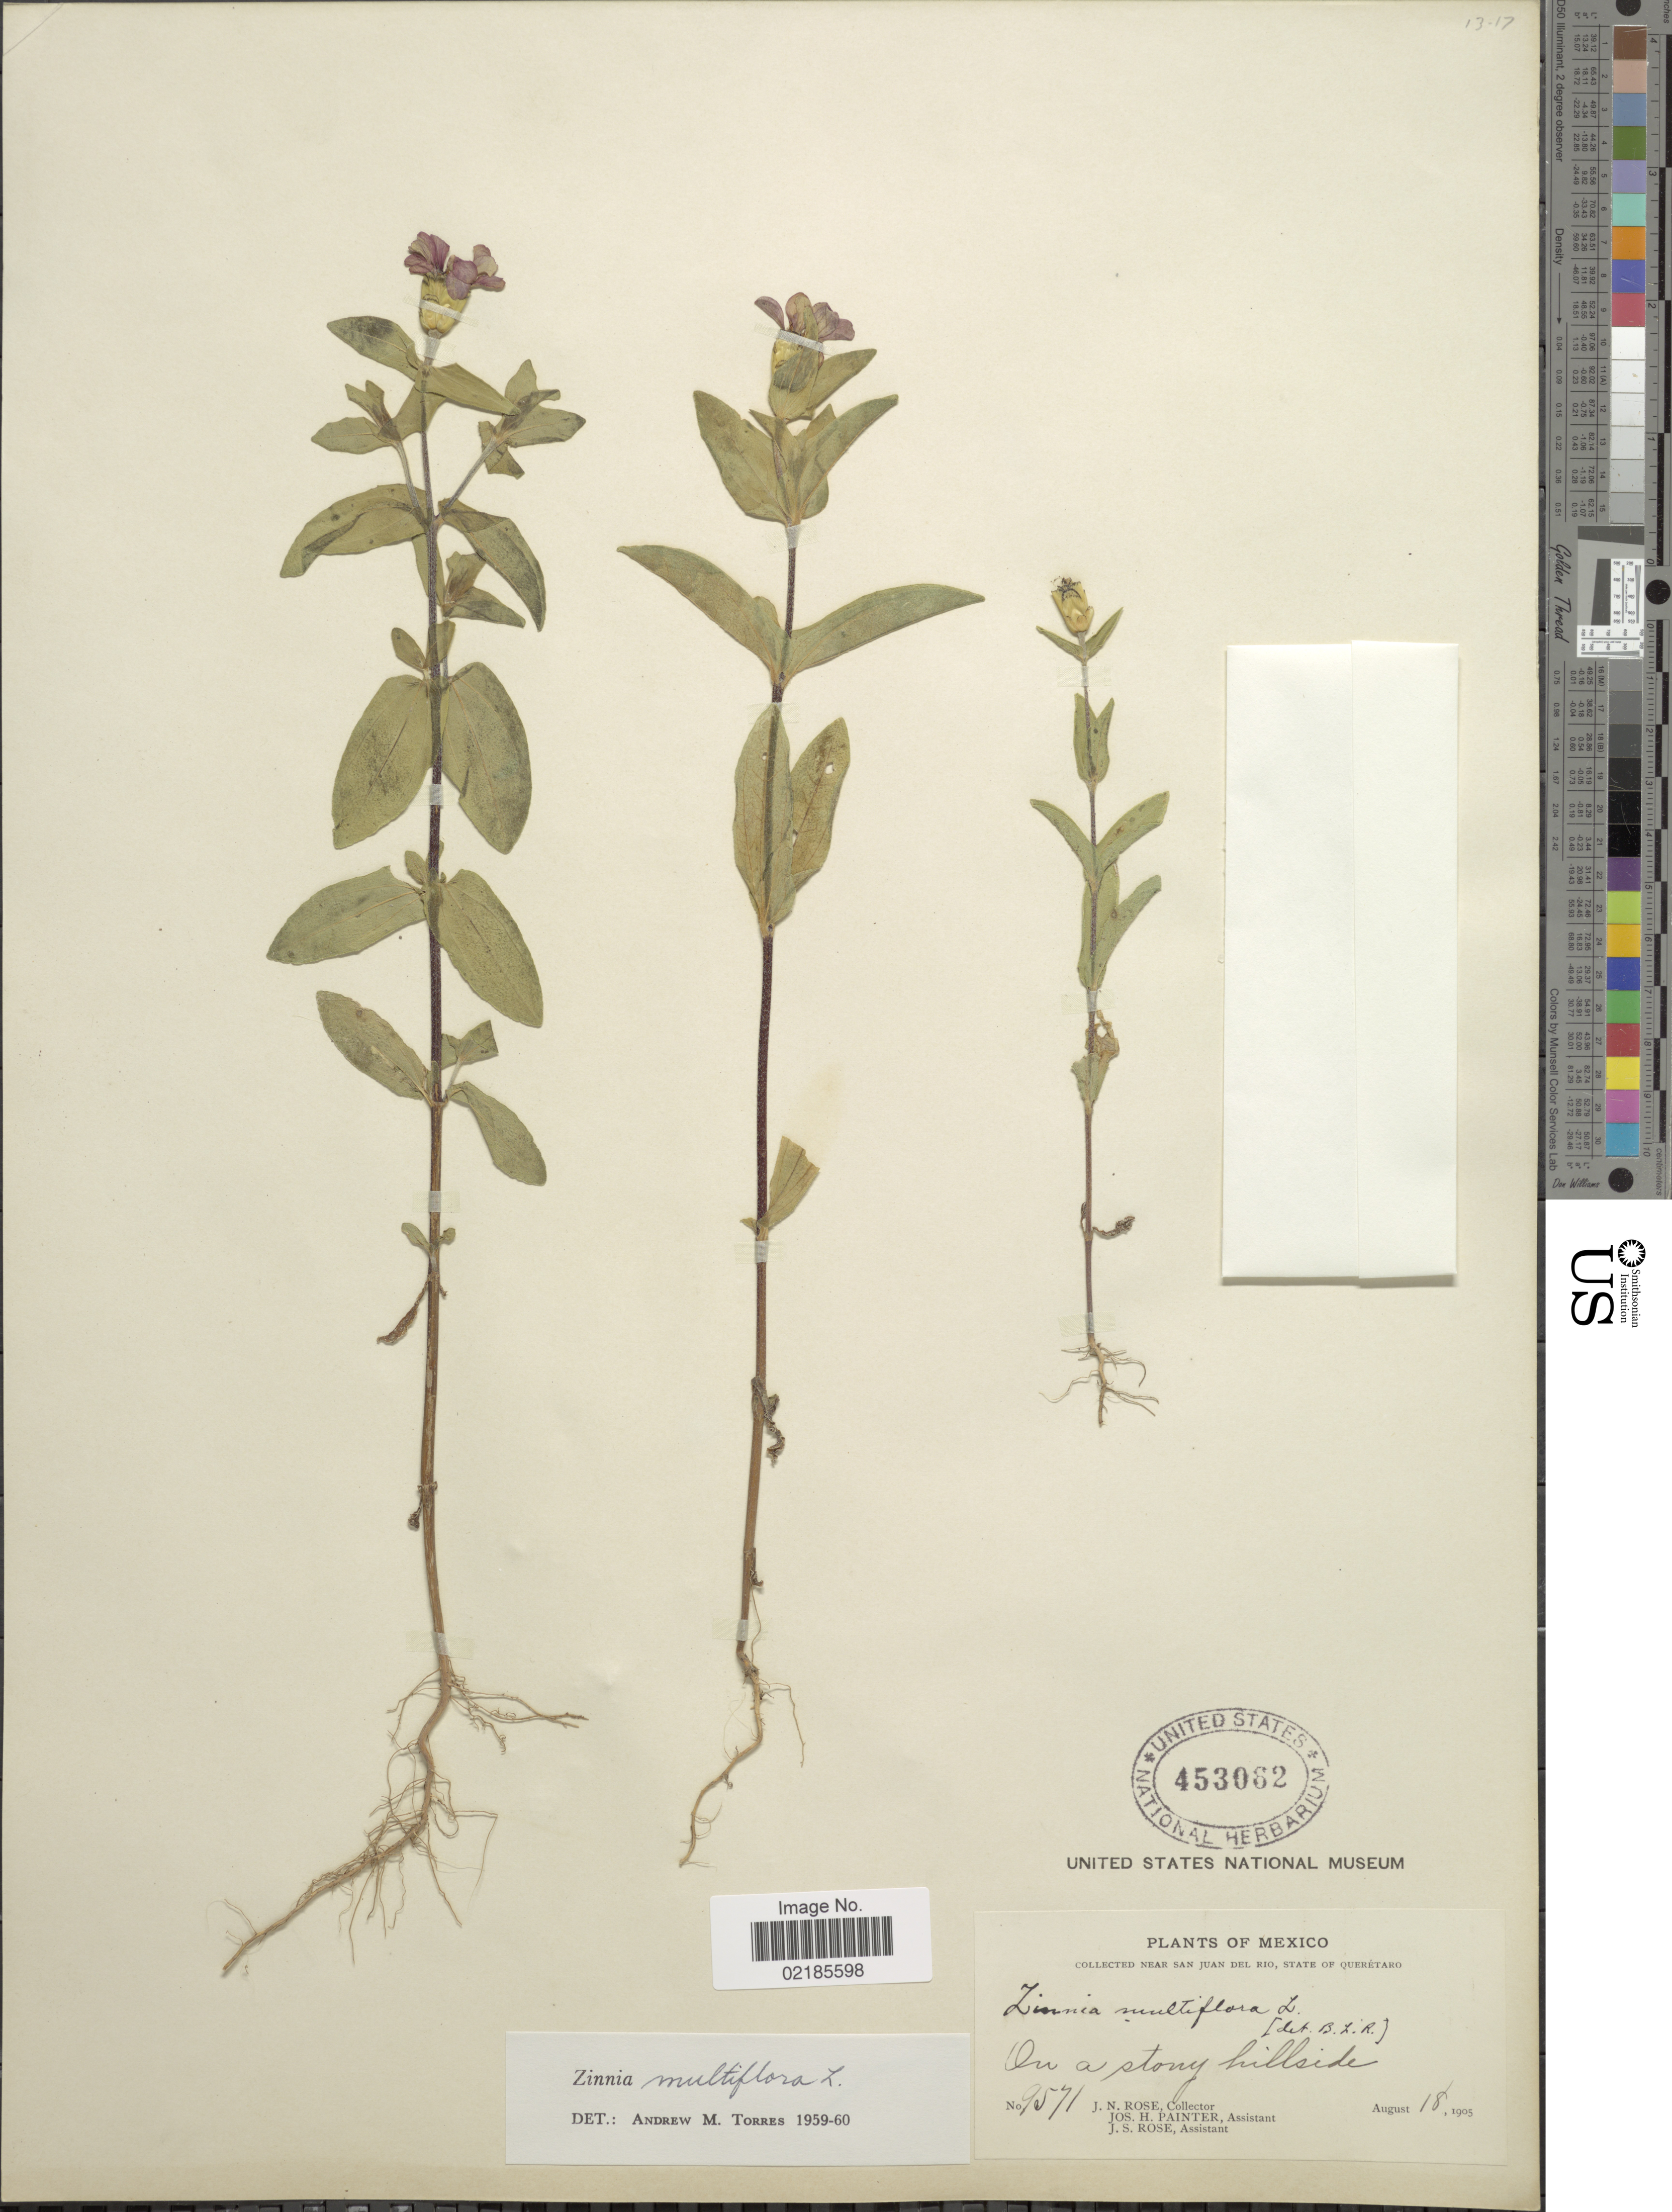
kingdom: Plantae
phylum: Tracheophyta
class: Magnoliopsida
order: Asterales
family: Asteraceae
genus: Zinnia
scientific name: Zinnia peruviana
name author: (L.) L.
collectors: J. N. Rose, J. H. Painter & J. S. Rose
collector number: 9571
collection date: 1905-08-18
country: Mexico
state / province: Querétaro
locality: Near San Juan del Rio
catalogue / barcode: US 453062